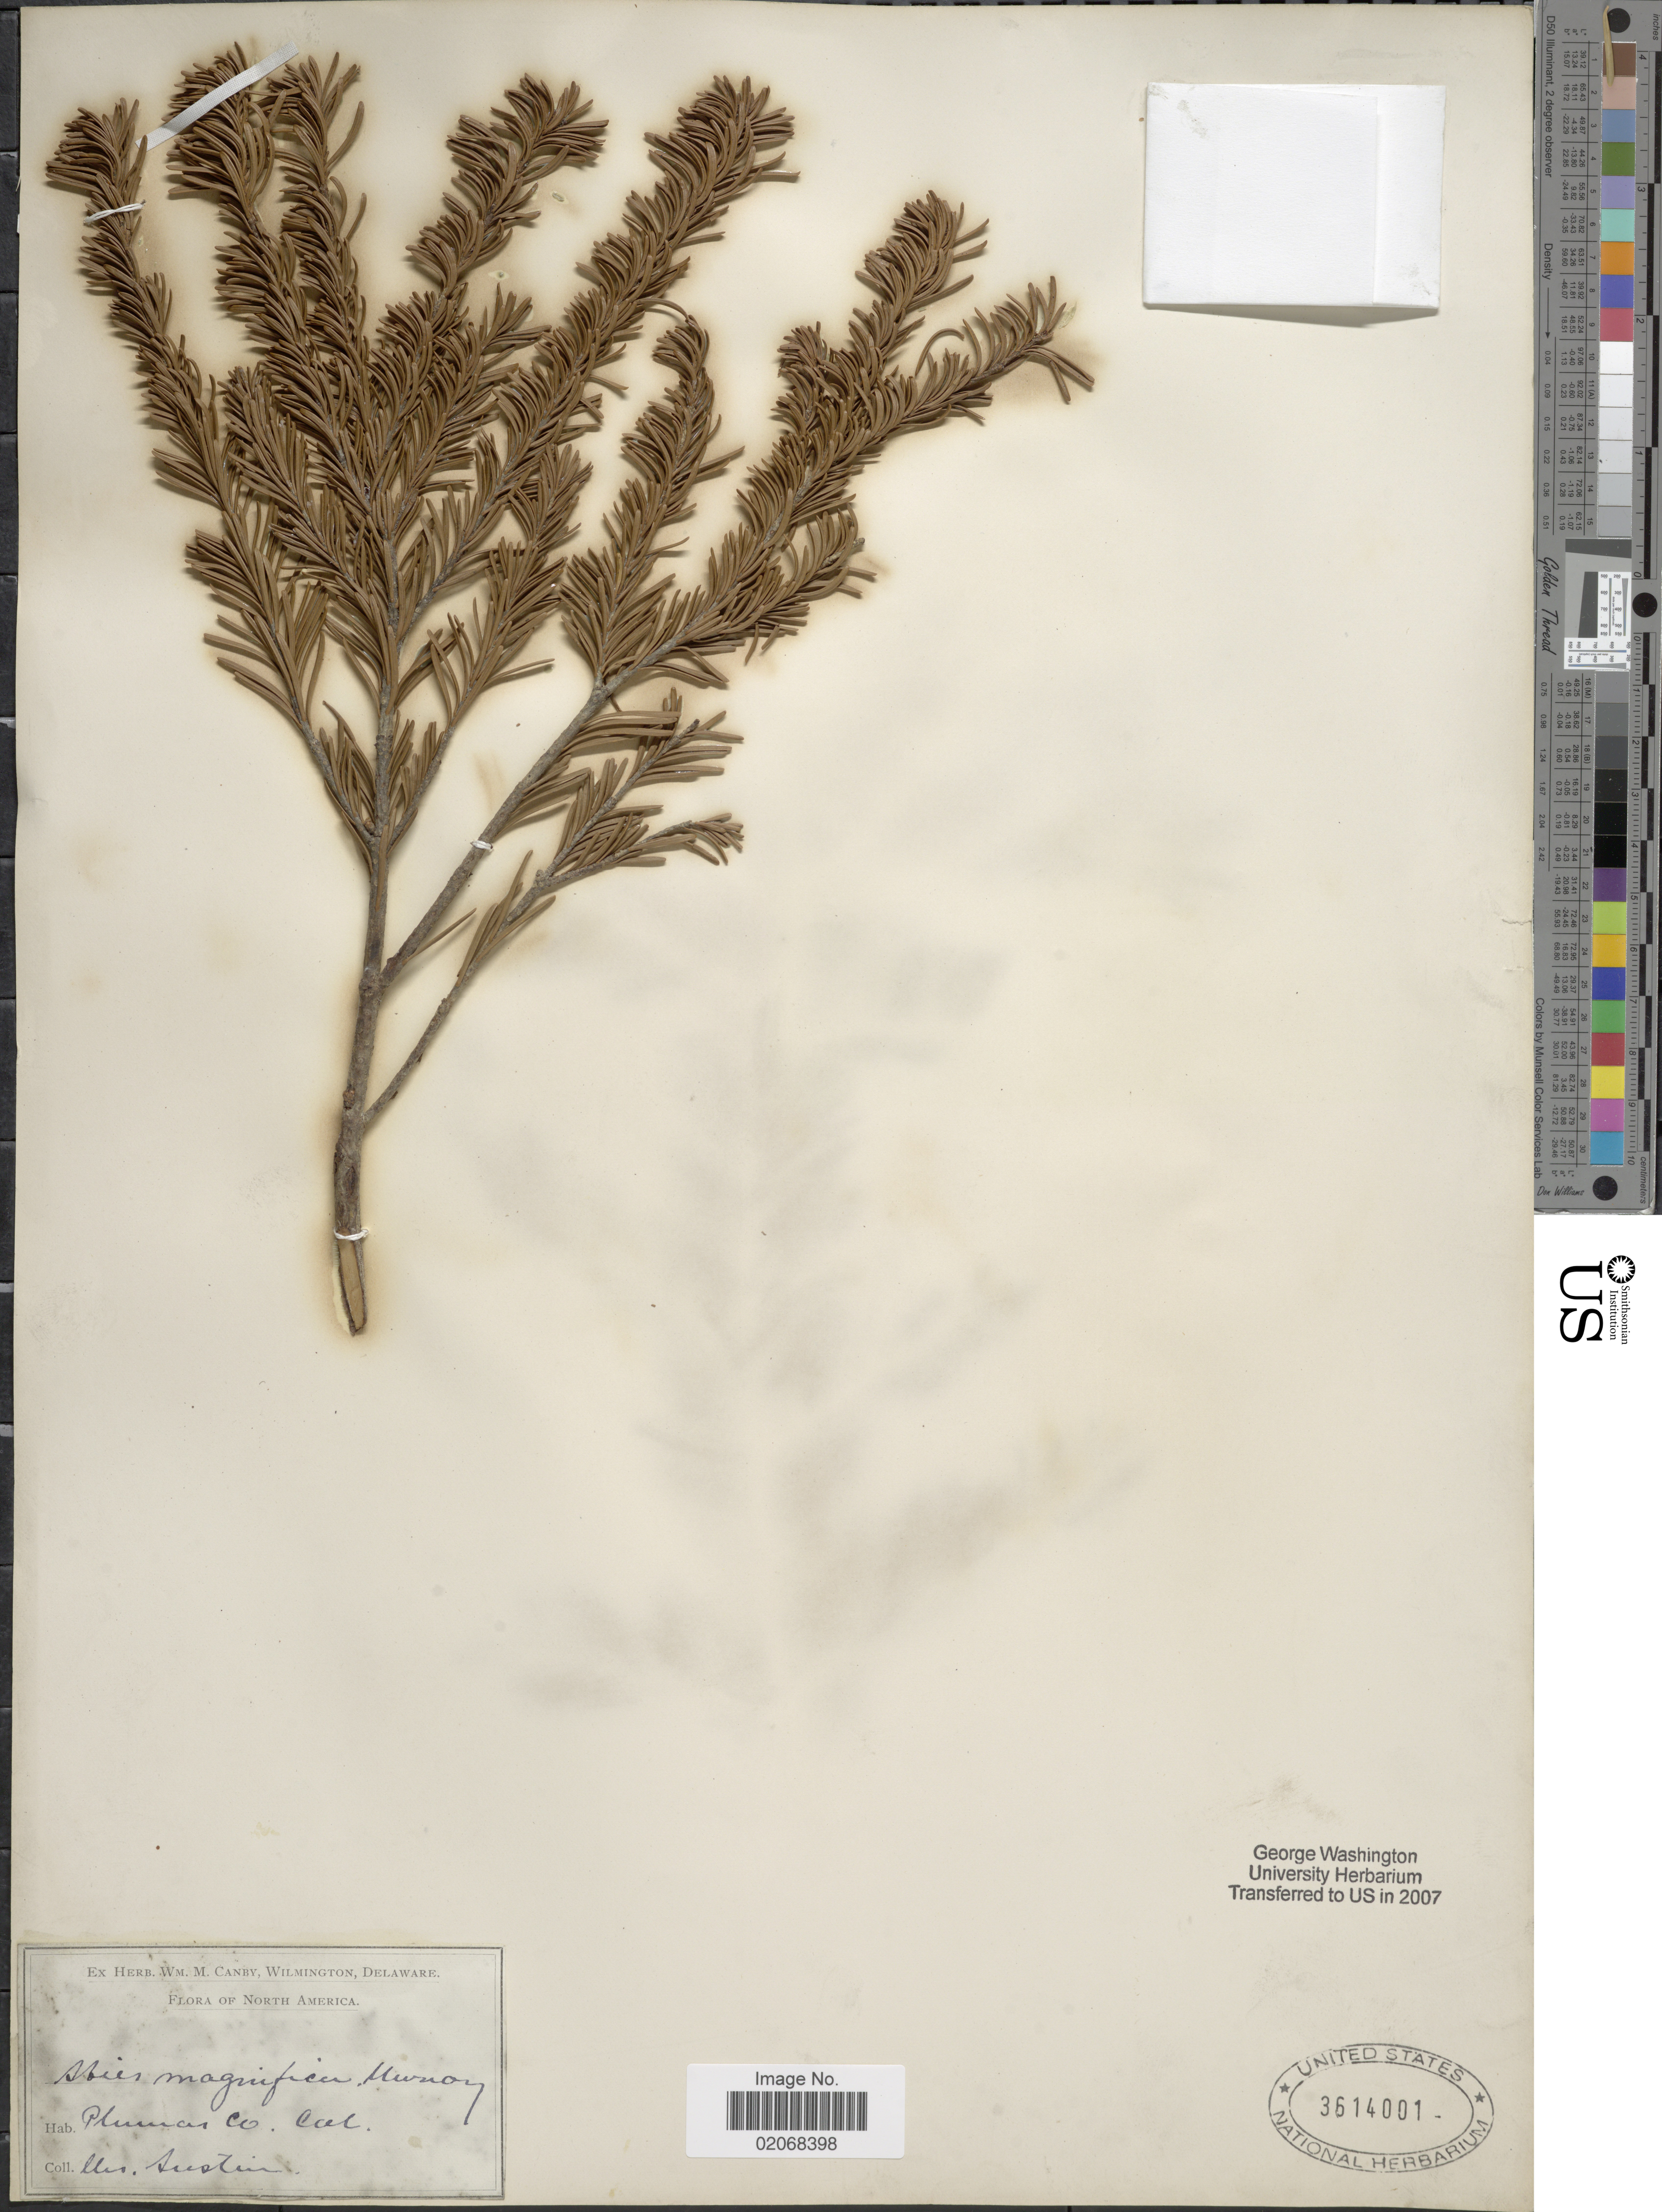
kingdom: Plantae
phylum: Tracheophyta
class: Pinopsida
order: Pinales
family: Pinaceae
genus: Abies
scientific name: Abies magnifica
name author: A. Murray bis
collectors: Austin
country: United States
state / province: California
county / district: Plumas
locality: North America, Plumas Co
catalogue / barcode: US 3614001